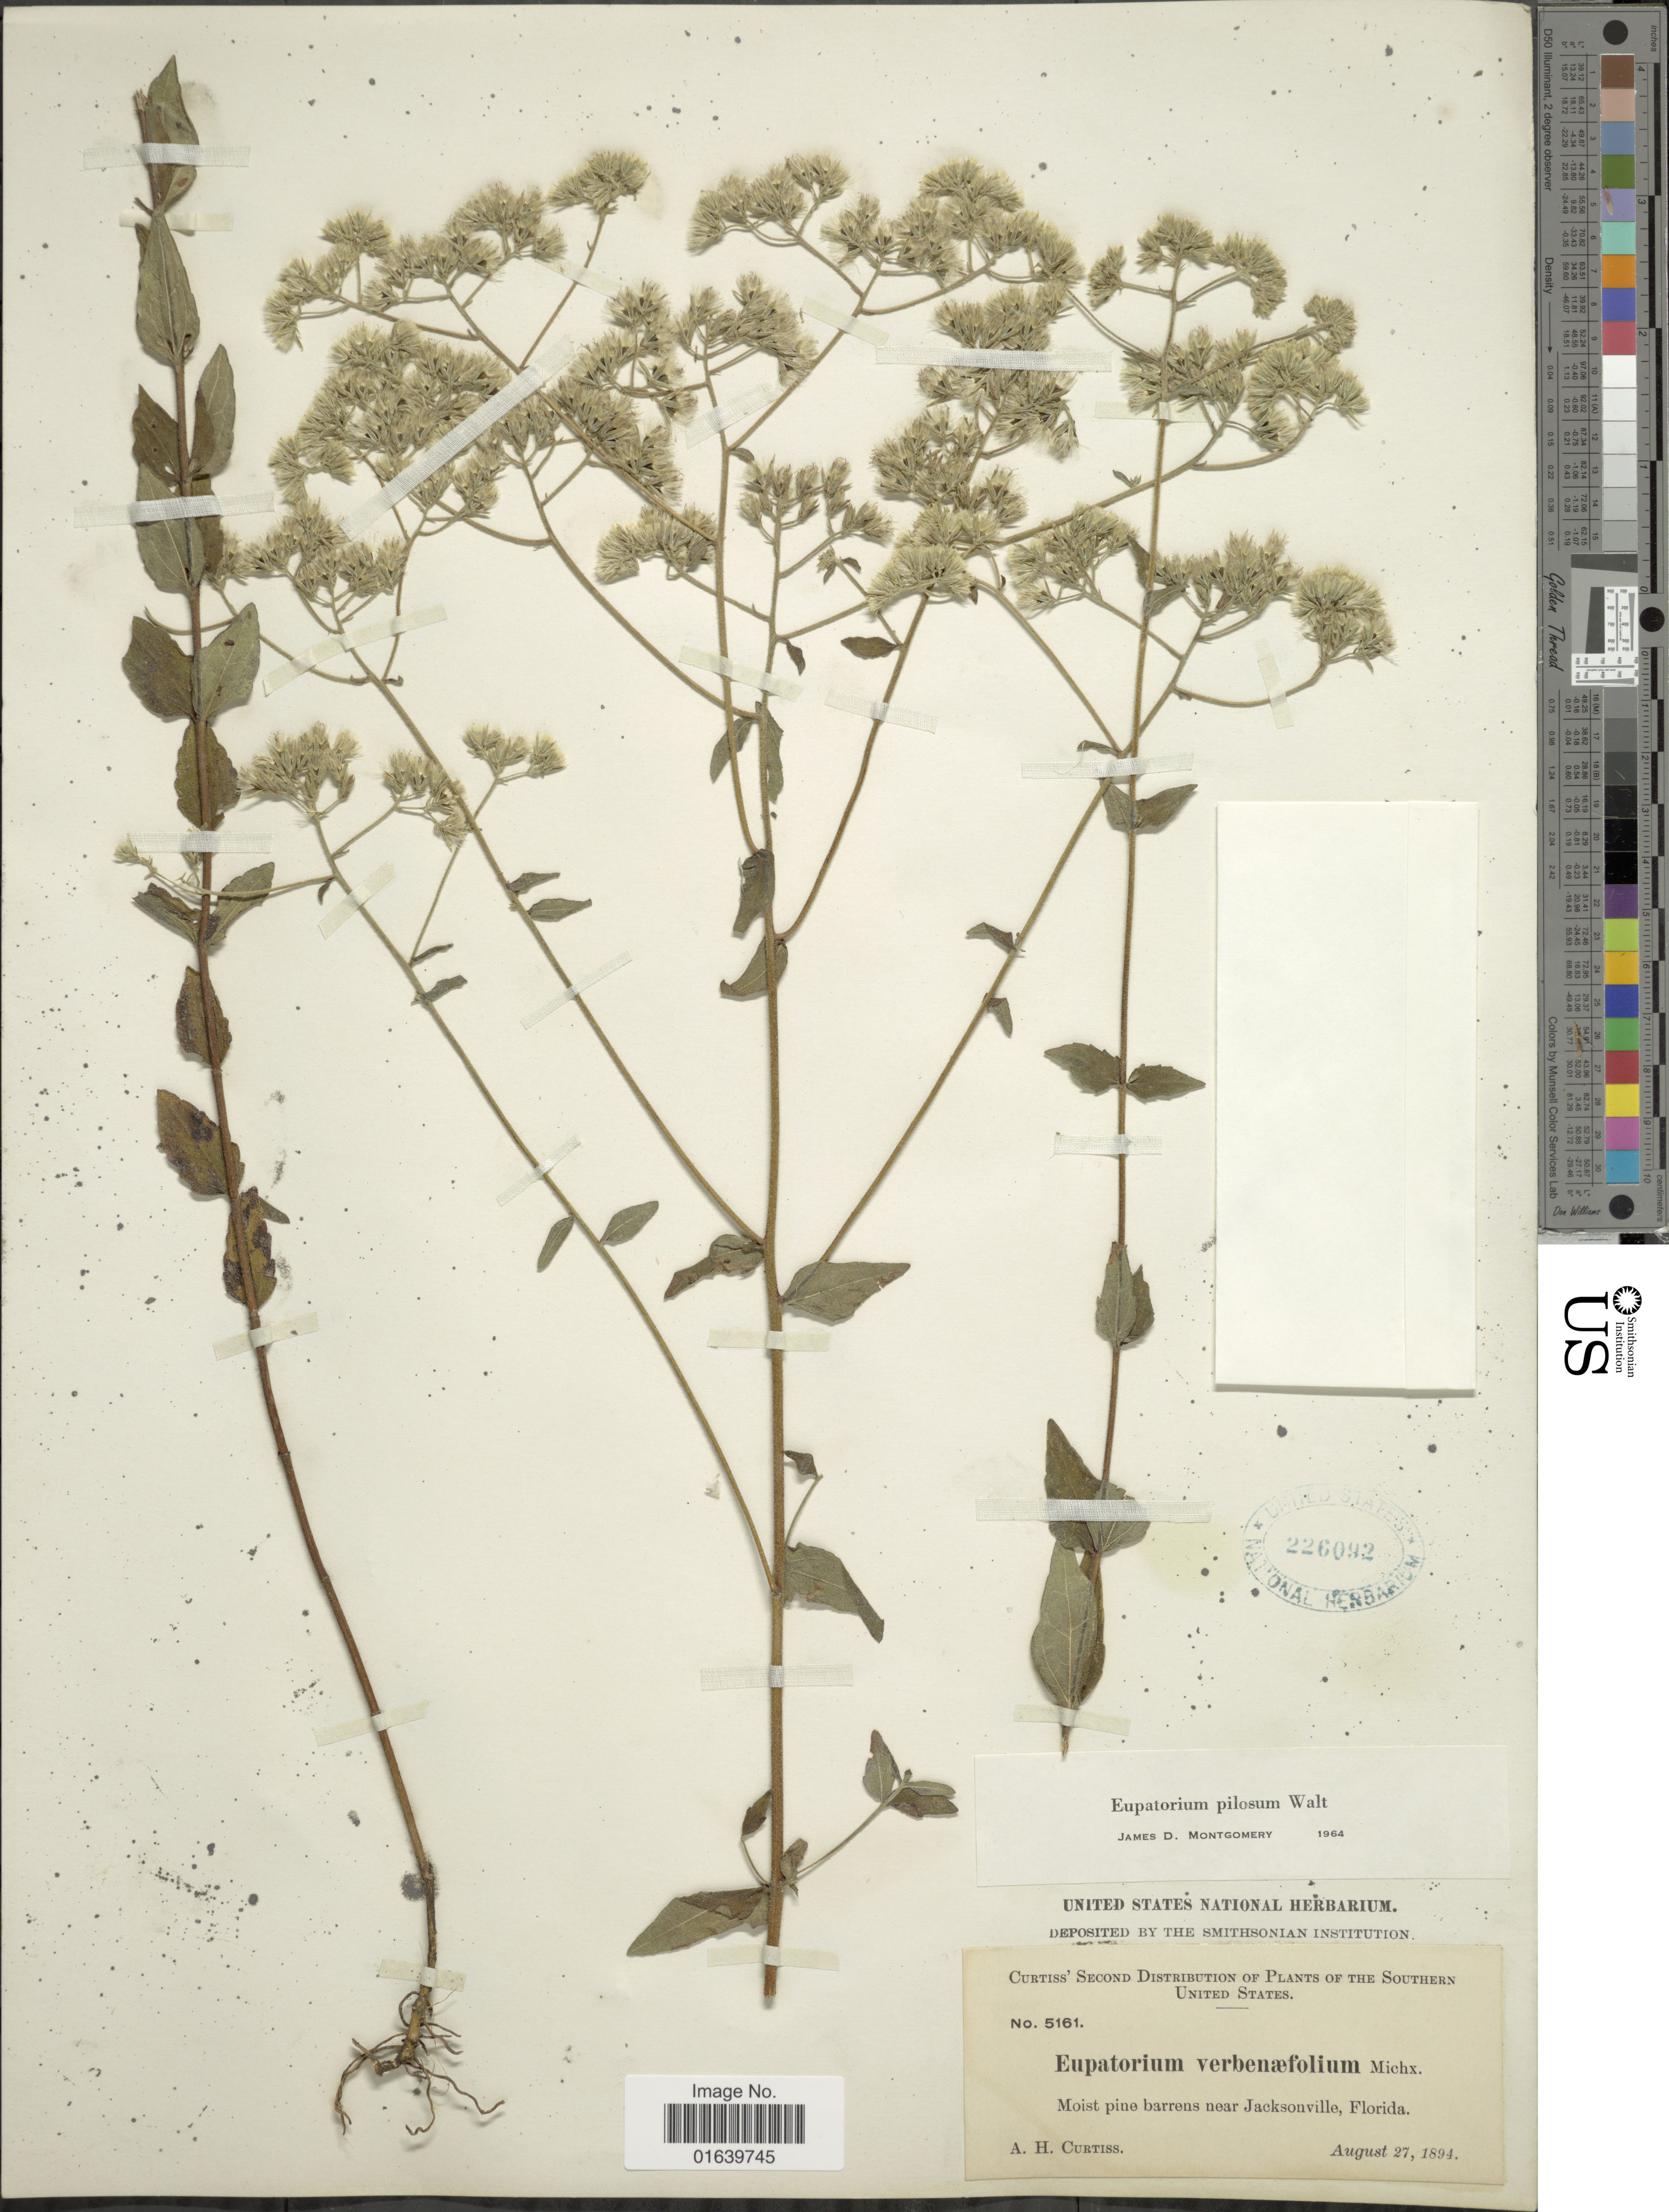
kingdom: Plantae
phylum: Tracheophyta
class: Magnoliopsida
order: Asterales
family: Asteraceae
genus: Eupatorium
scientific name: Eupatorium pilosum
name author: Walter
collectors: A. H. Curtiss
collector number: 5161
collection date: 1894-08-27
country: United States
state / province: Florida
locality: Near Jacksonville.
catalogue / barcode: US 226092